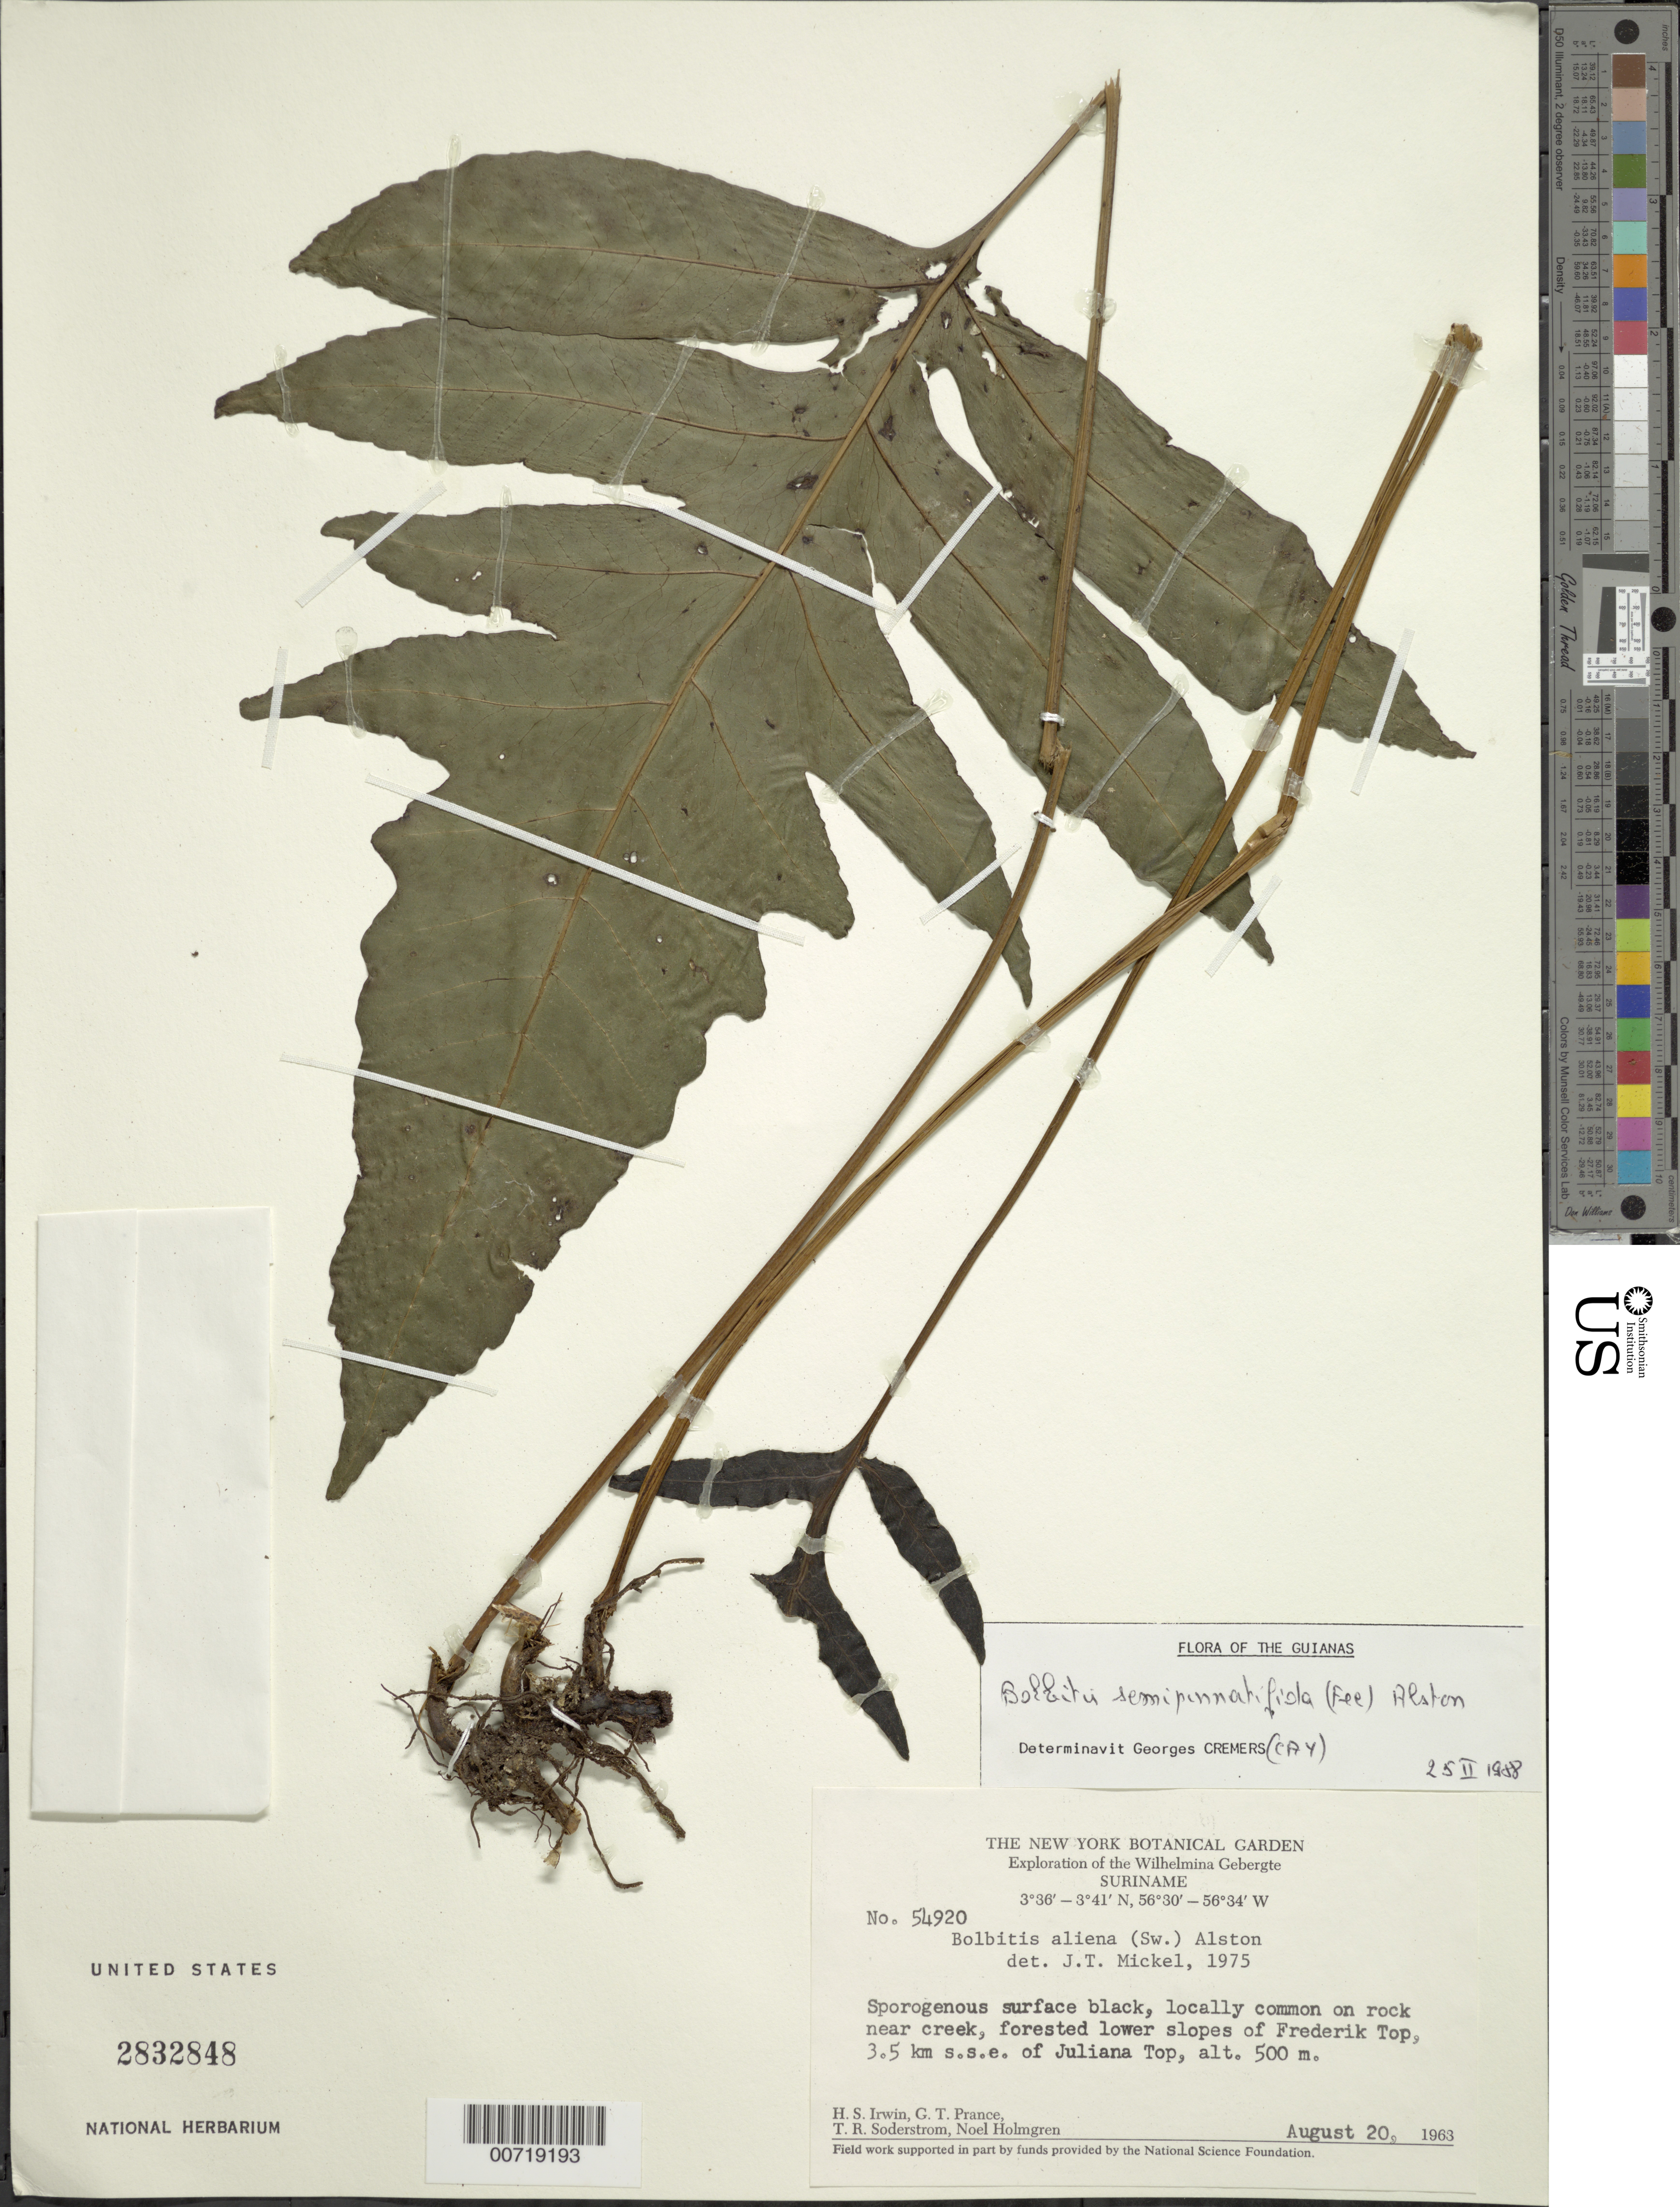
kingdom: Plantae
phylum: Tracheophyta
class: Polypodiopsida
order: Polypodiales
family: Dryopteridaceae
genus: Bolbitis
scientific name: Bolbitis semipinnatifida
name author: (Fée) Alston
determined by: Cremers, Georges A.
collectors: H. Irwin, G. T. Prance, T. R. Soderstrom & N. H. Holmgren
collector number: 54920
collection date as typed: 20-Aug-63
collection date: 1963-08-20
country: Suriname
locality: Frederik Top, 3.5 km SSE of Juliana Top, Wilhelmina Gebergte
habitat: On rock near creek; forest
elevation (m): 500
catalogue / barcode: US 2832848